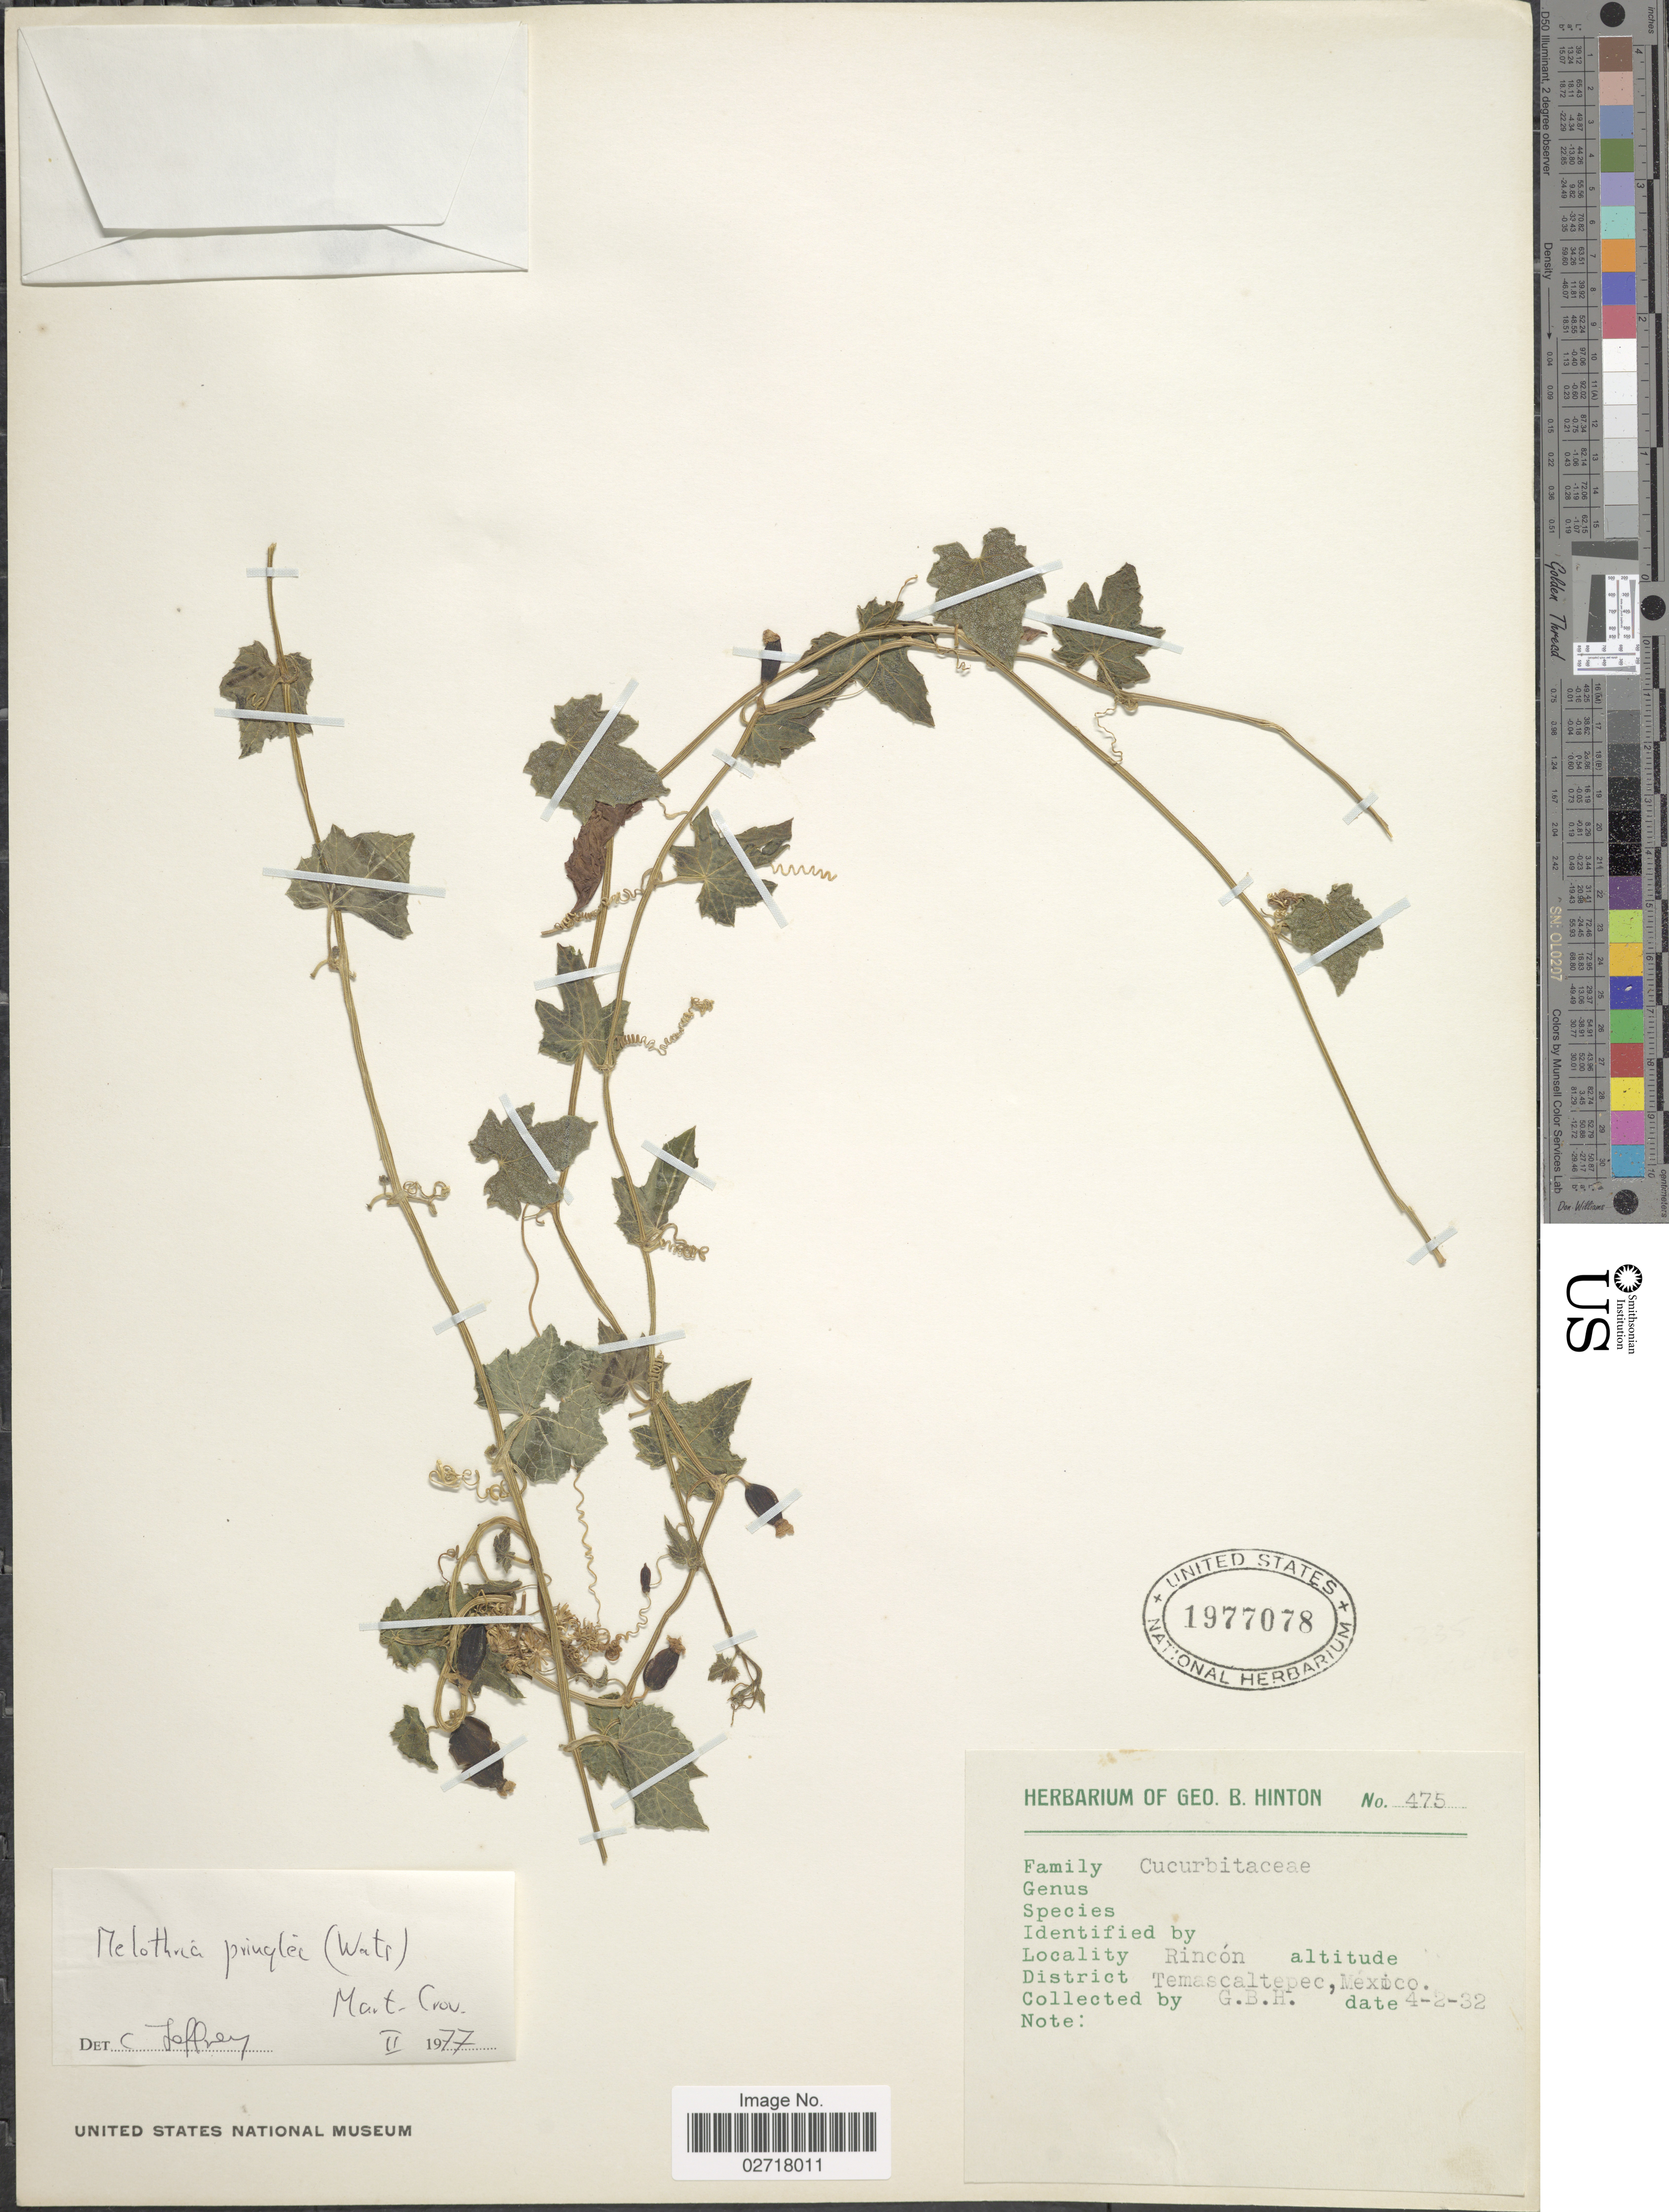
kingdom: Plantae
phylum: Tracheophyta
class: Magnoliopsida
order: Cucurbitales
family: Cucurbitaceae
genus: Melothria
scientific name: Melothria pringlei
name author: (S. Watson) Mart. Crov.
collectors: G. B. Hinton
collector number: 475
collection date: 1932-02-04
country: Mexico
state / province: México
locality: Rincon. District Temascaltepec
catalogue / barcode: US 1977078